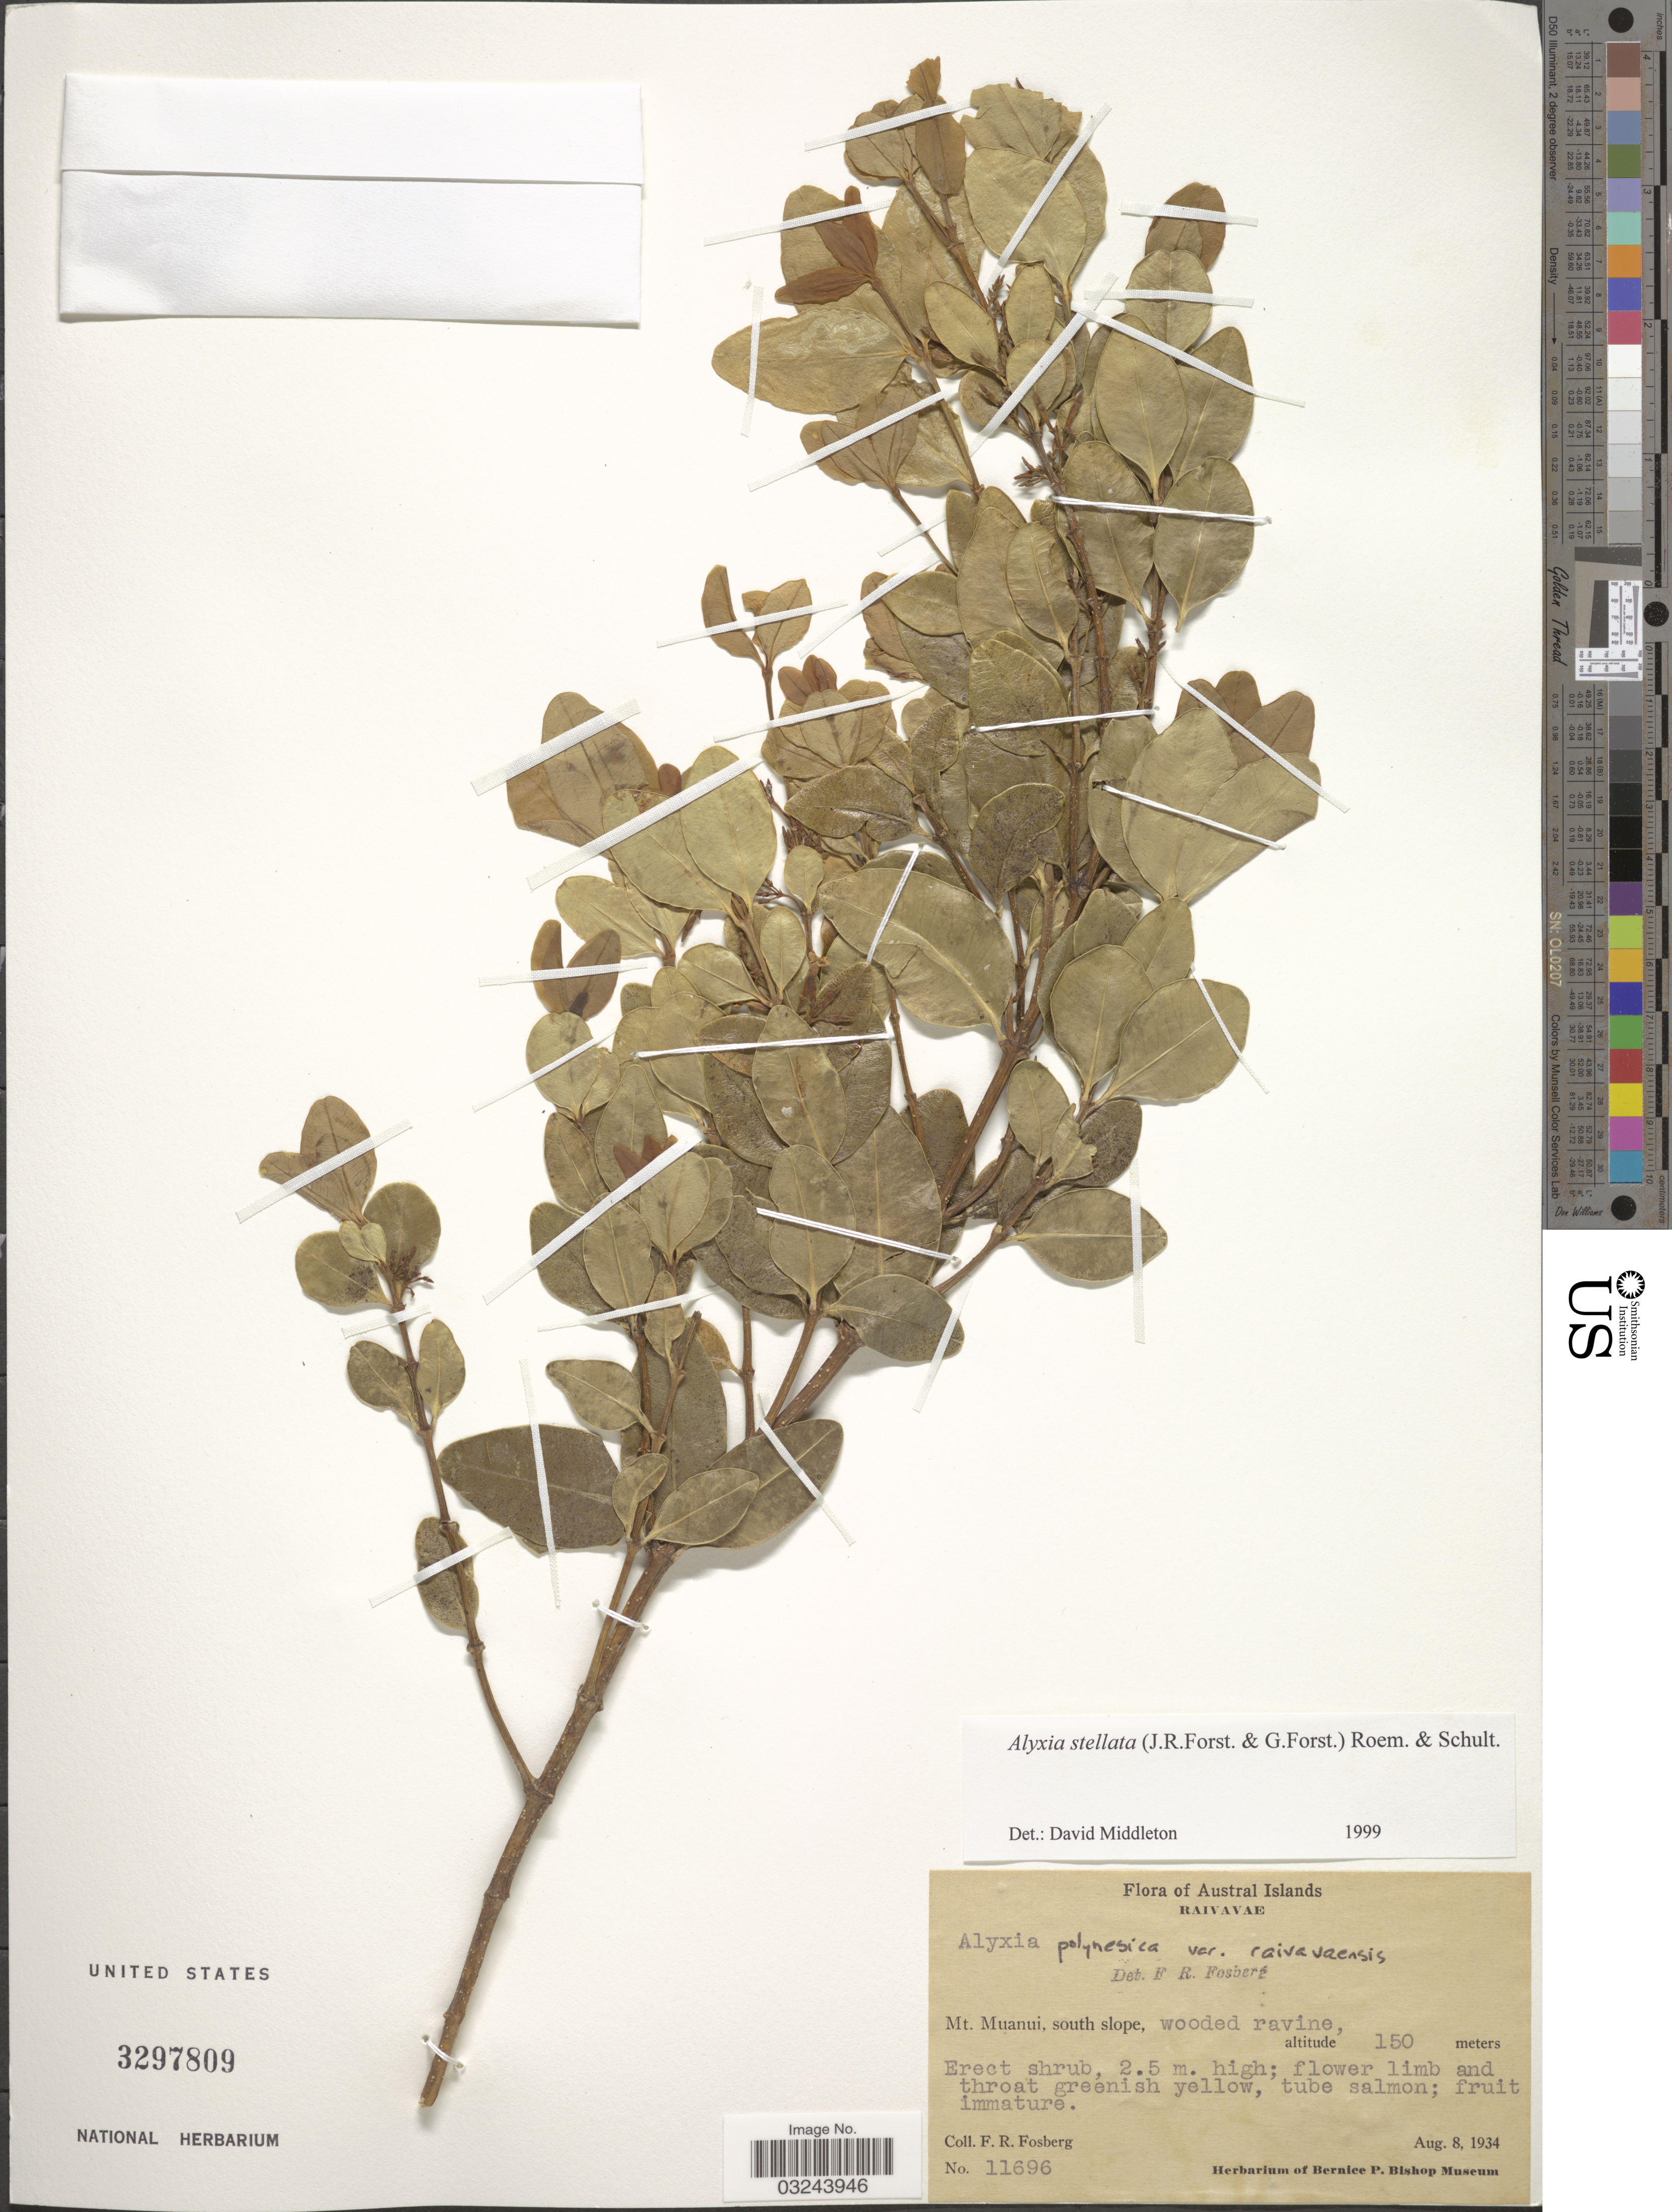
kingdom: Plantae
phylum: Tracheophyta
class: Magnoliopsida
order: Gentianales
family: Apocynaceae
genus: Alyxia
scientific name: Alyxia stellata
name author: (J.R. Forst. & G. Forst.) Roem. & Schult.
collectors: F. R. Fosberg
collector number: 11696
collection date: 1934-08-08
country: French Polynesia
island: Raivavae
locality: Austral Islands. Raivavae. Mt. Muanui, south slope.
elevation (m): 150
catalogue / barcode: US 3297809